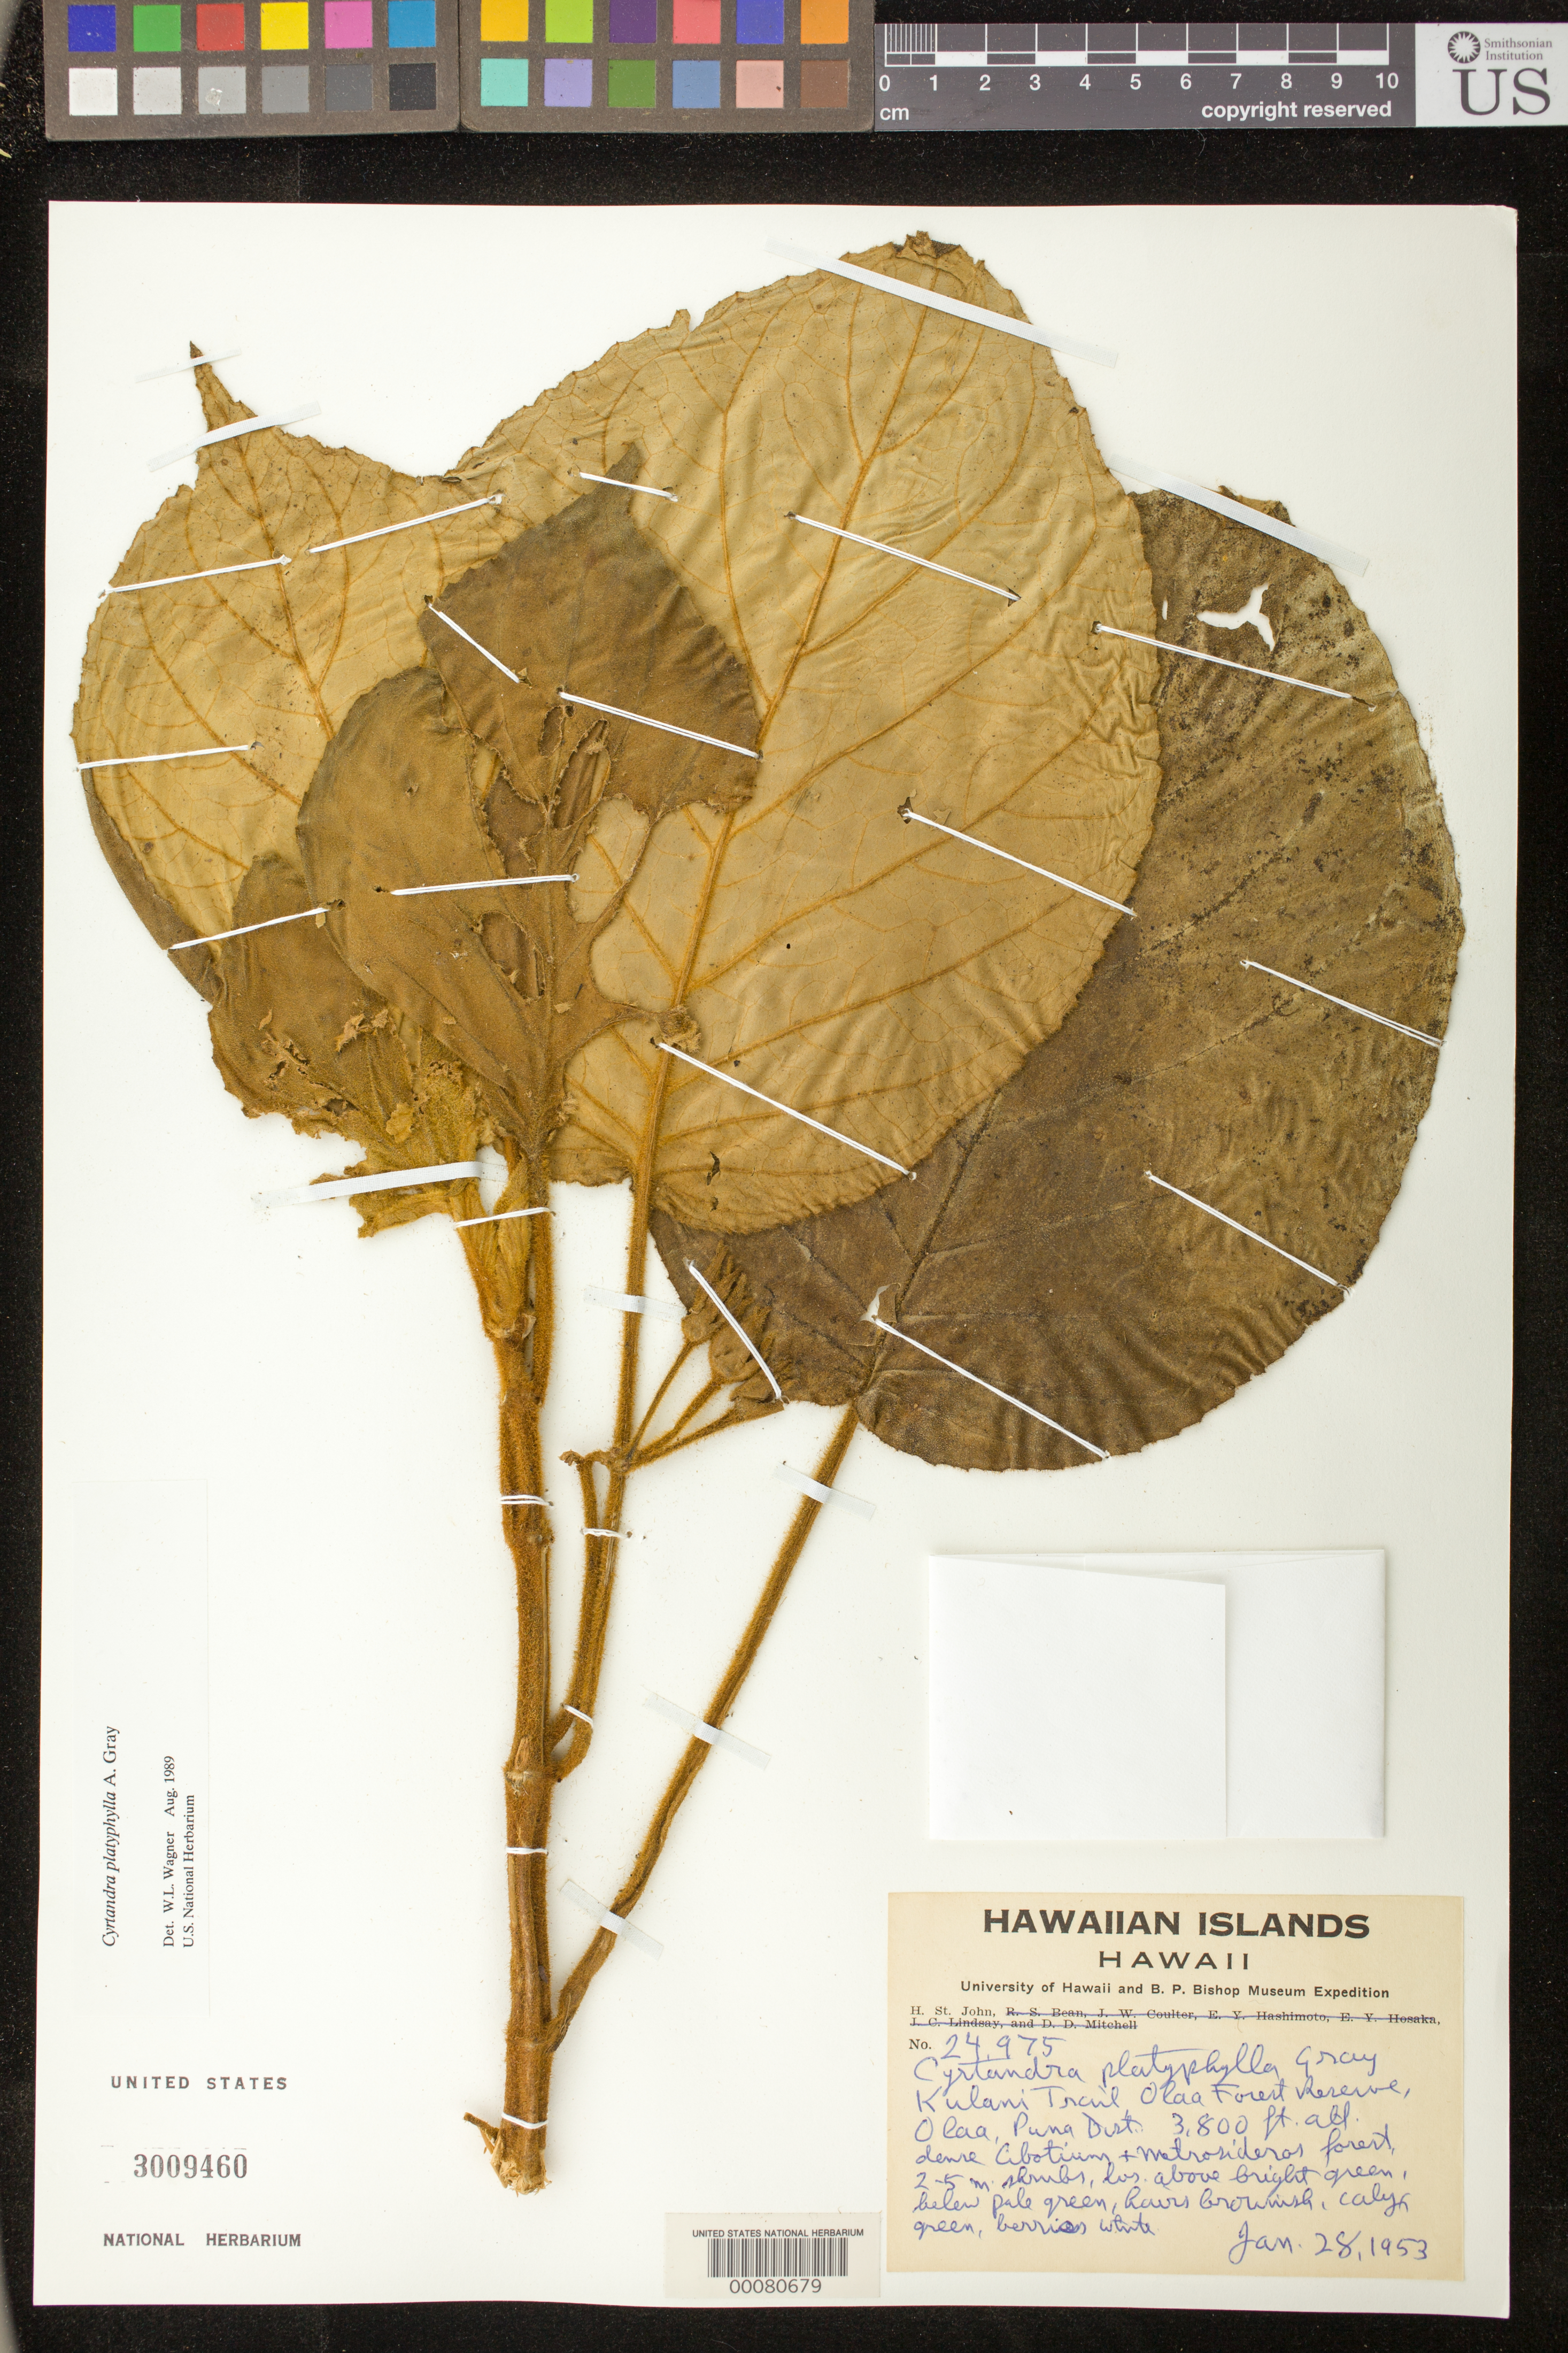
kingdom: Plantae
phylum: Tracheophyta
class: Magnoliopsida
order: Lamiales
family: Gesneriaceae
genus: Cyrtandra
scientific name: Cyrtandra platyphylla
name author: A. Gray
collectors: H. St. John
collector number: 24975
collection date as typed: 28 Jan 1953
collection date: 1953-01-28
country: United States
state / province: Hawaii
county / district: Hawaii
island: Hawaii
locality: Kulani trail, olaa forest reserve, olaa, puna dist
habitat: Dense cibotium and metrosideros forest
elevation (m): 1158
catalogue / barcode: US 3009460